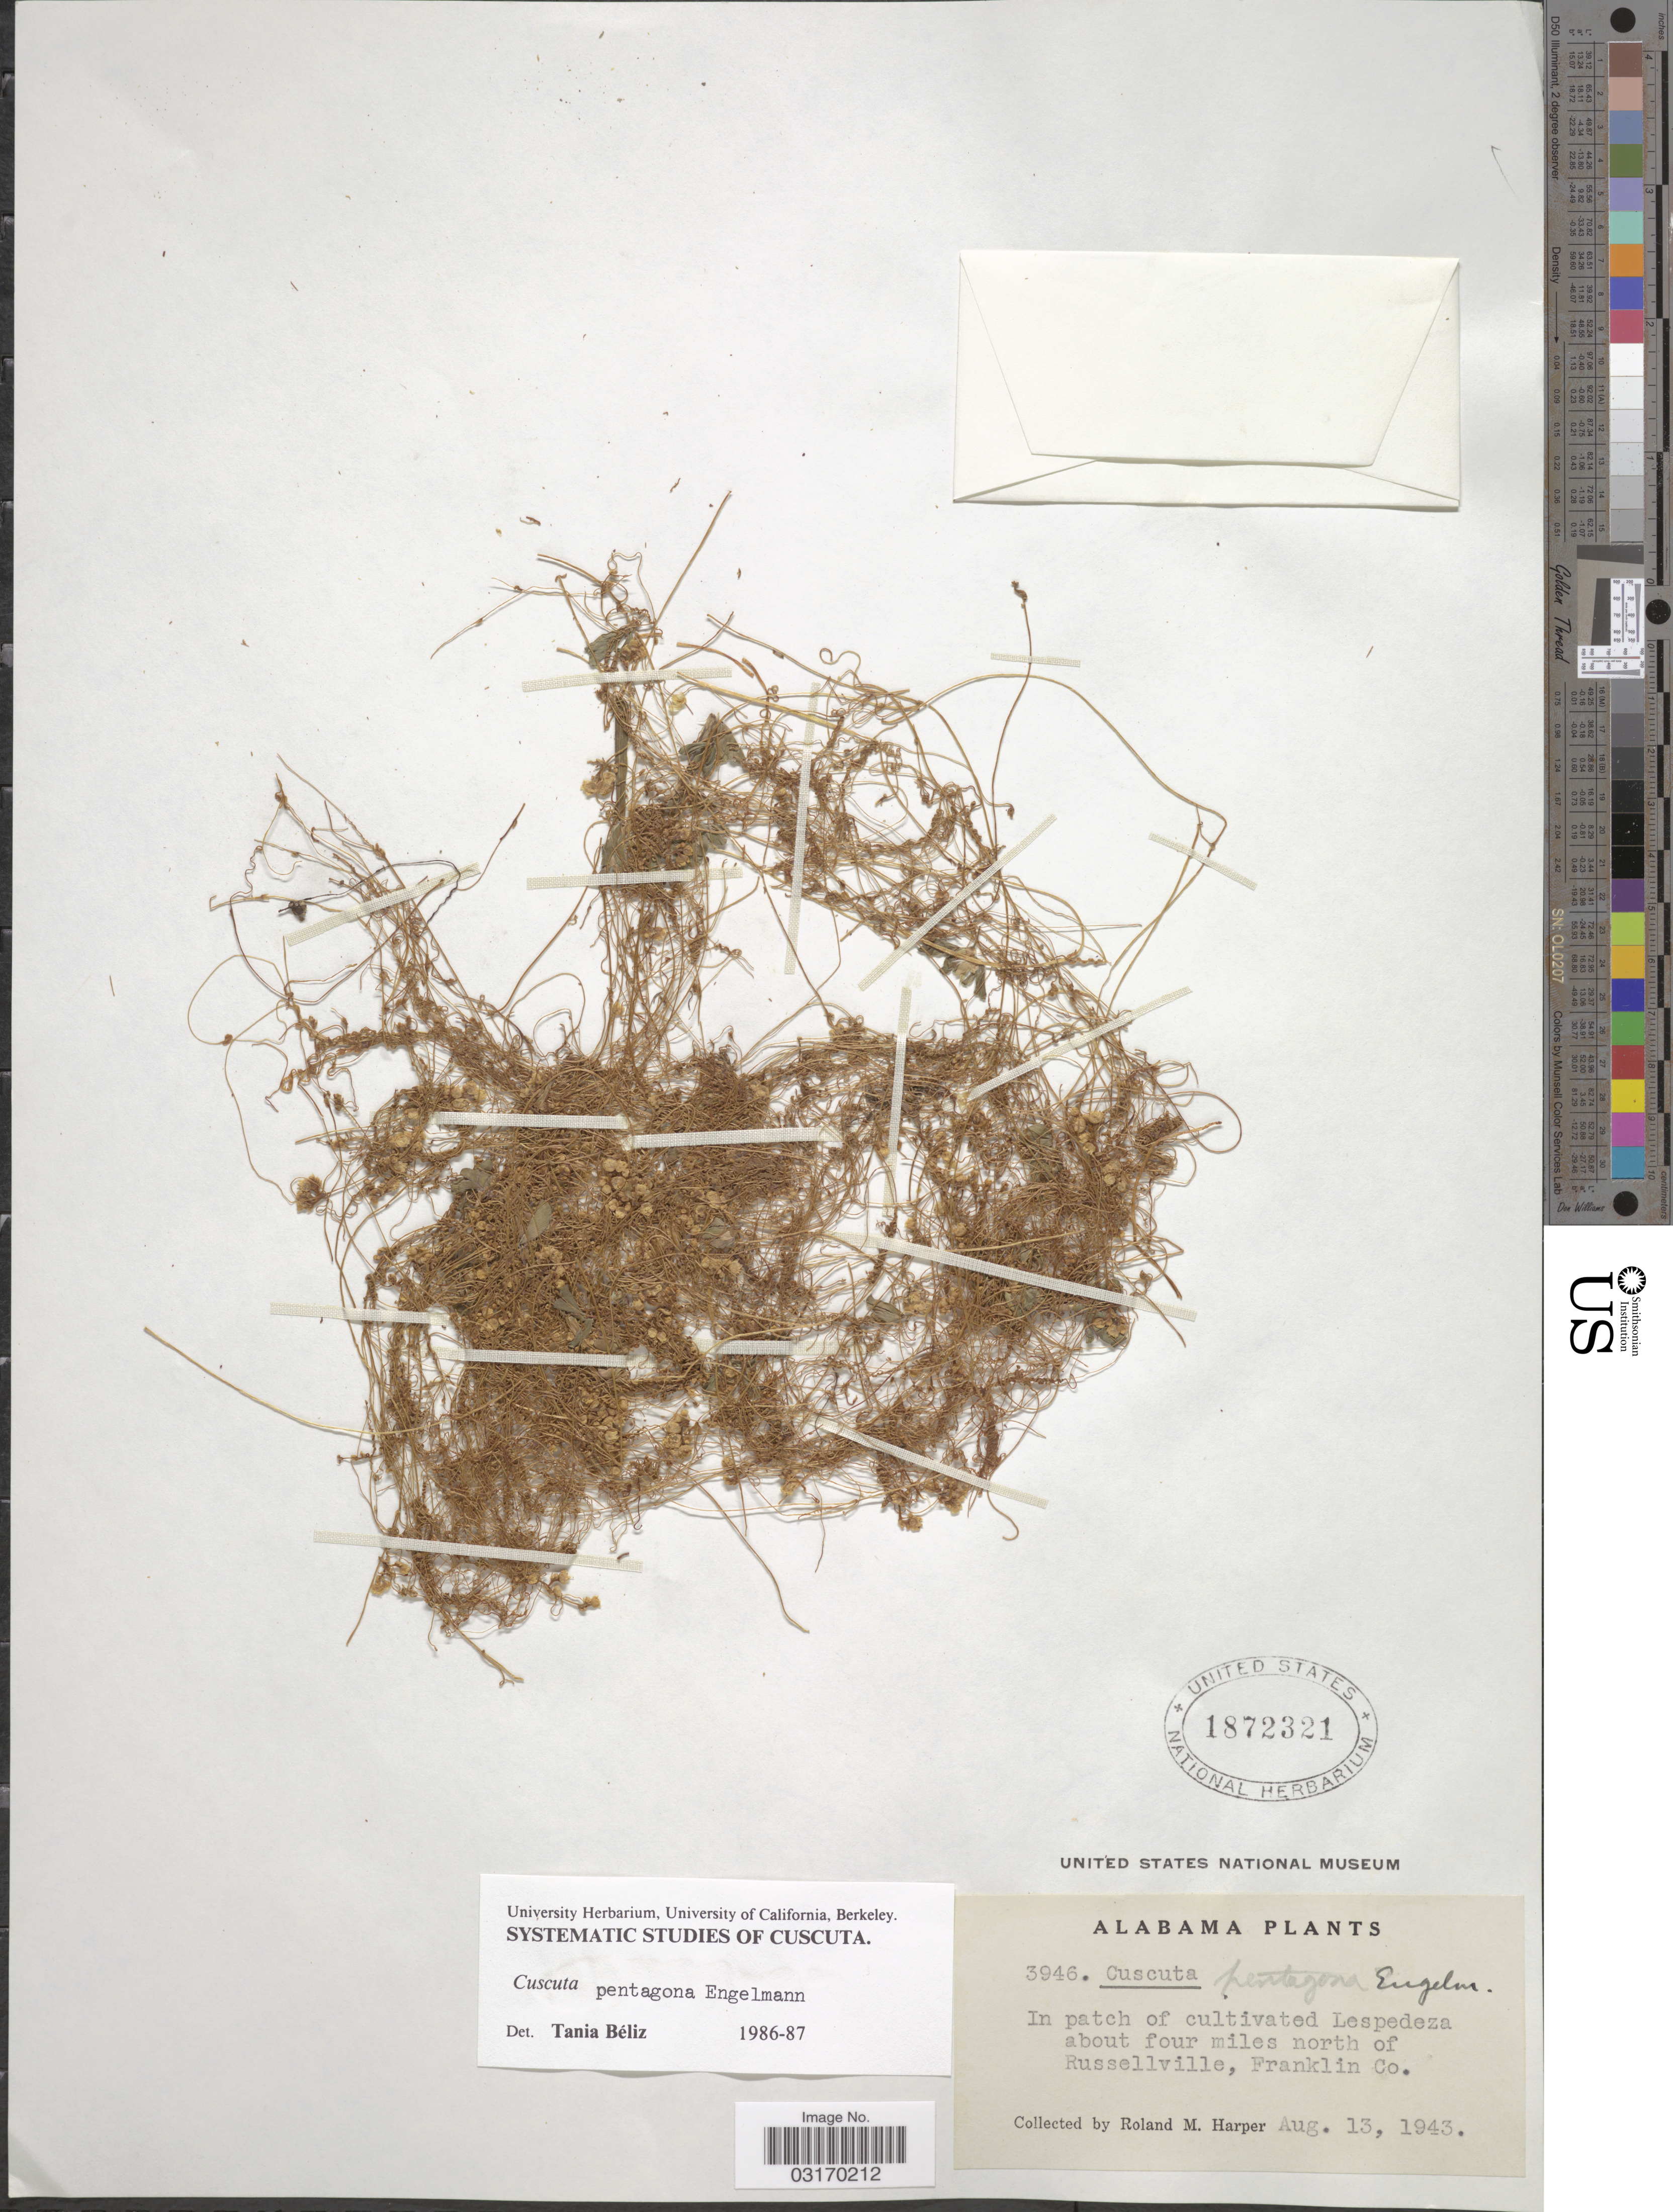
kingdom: Plantae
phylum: Tracheophyta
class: Magnoliopsida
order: Solanales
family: Convolvulaceae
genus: Cuscuta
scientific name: Cuscuta pentagona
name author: Engelm.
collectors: R. M. Harper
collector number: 3946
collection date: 1943-08-13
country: United States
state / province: Alabama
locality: In patch of cultivated Lespedeza about four miles north of Russelville, Franklin Co.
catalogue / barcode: US 1872321